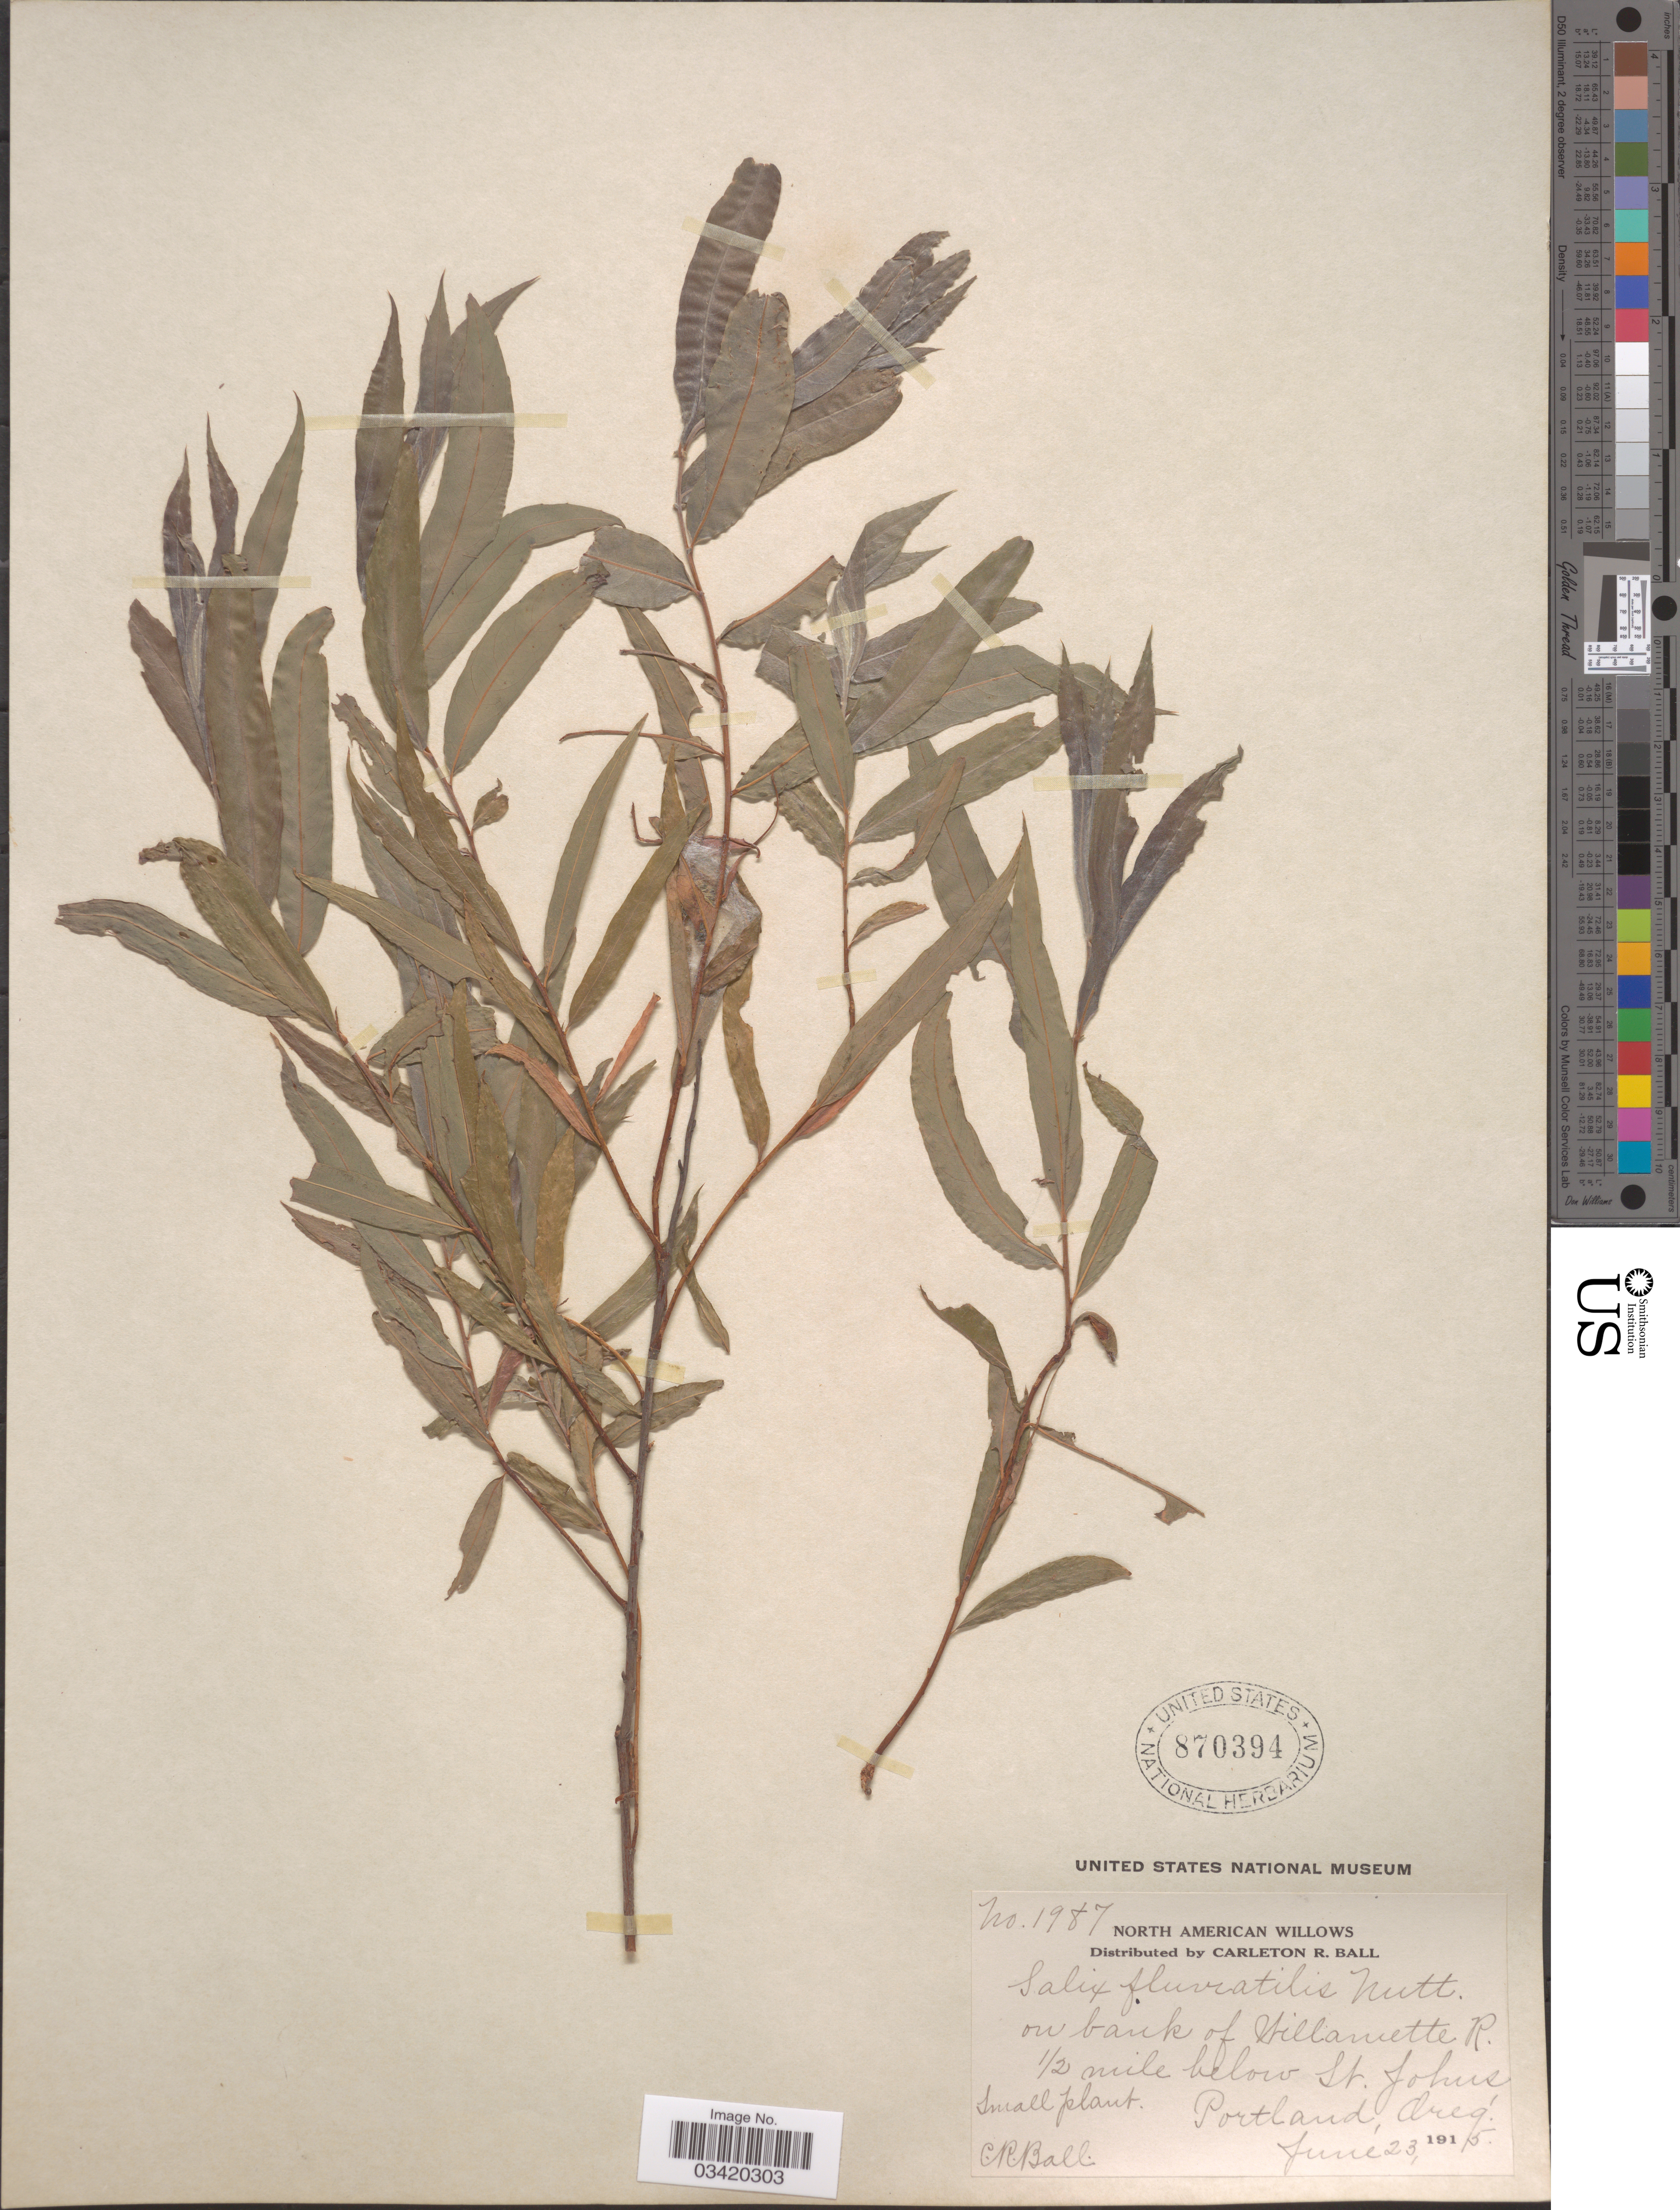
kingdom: Plantae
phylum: Tracheophyta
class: Magnoliopsida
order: Malpighiales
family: Salicaceae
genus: Salix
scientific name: Salix fluviatilis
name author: Nutt.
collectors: C. R. Ball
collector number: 1987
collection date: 1915-06-23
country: United States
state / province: Oregon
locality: On bank of Willamette R. ½ mile below St. Johns. Portland.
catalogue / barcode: US 870394